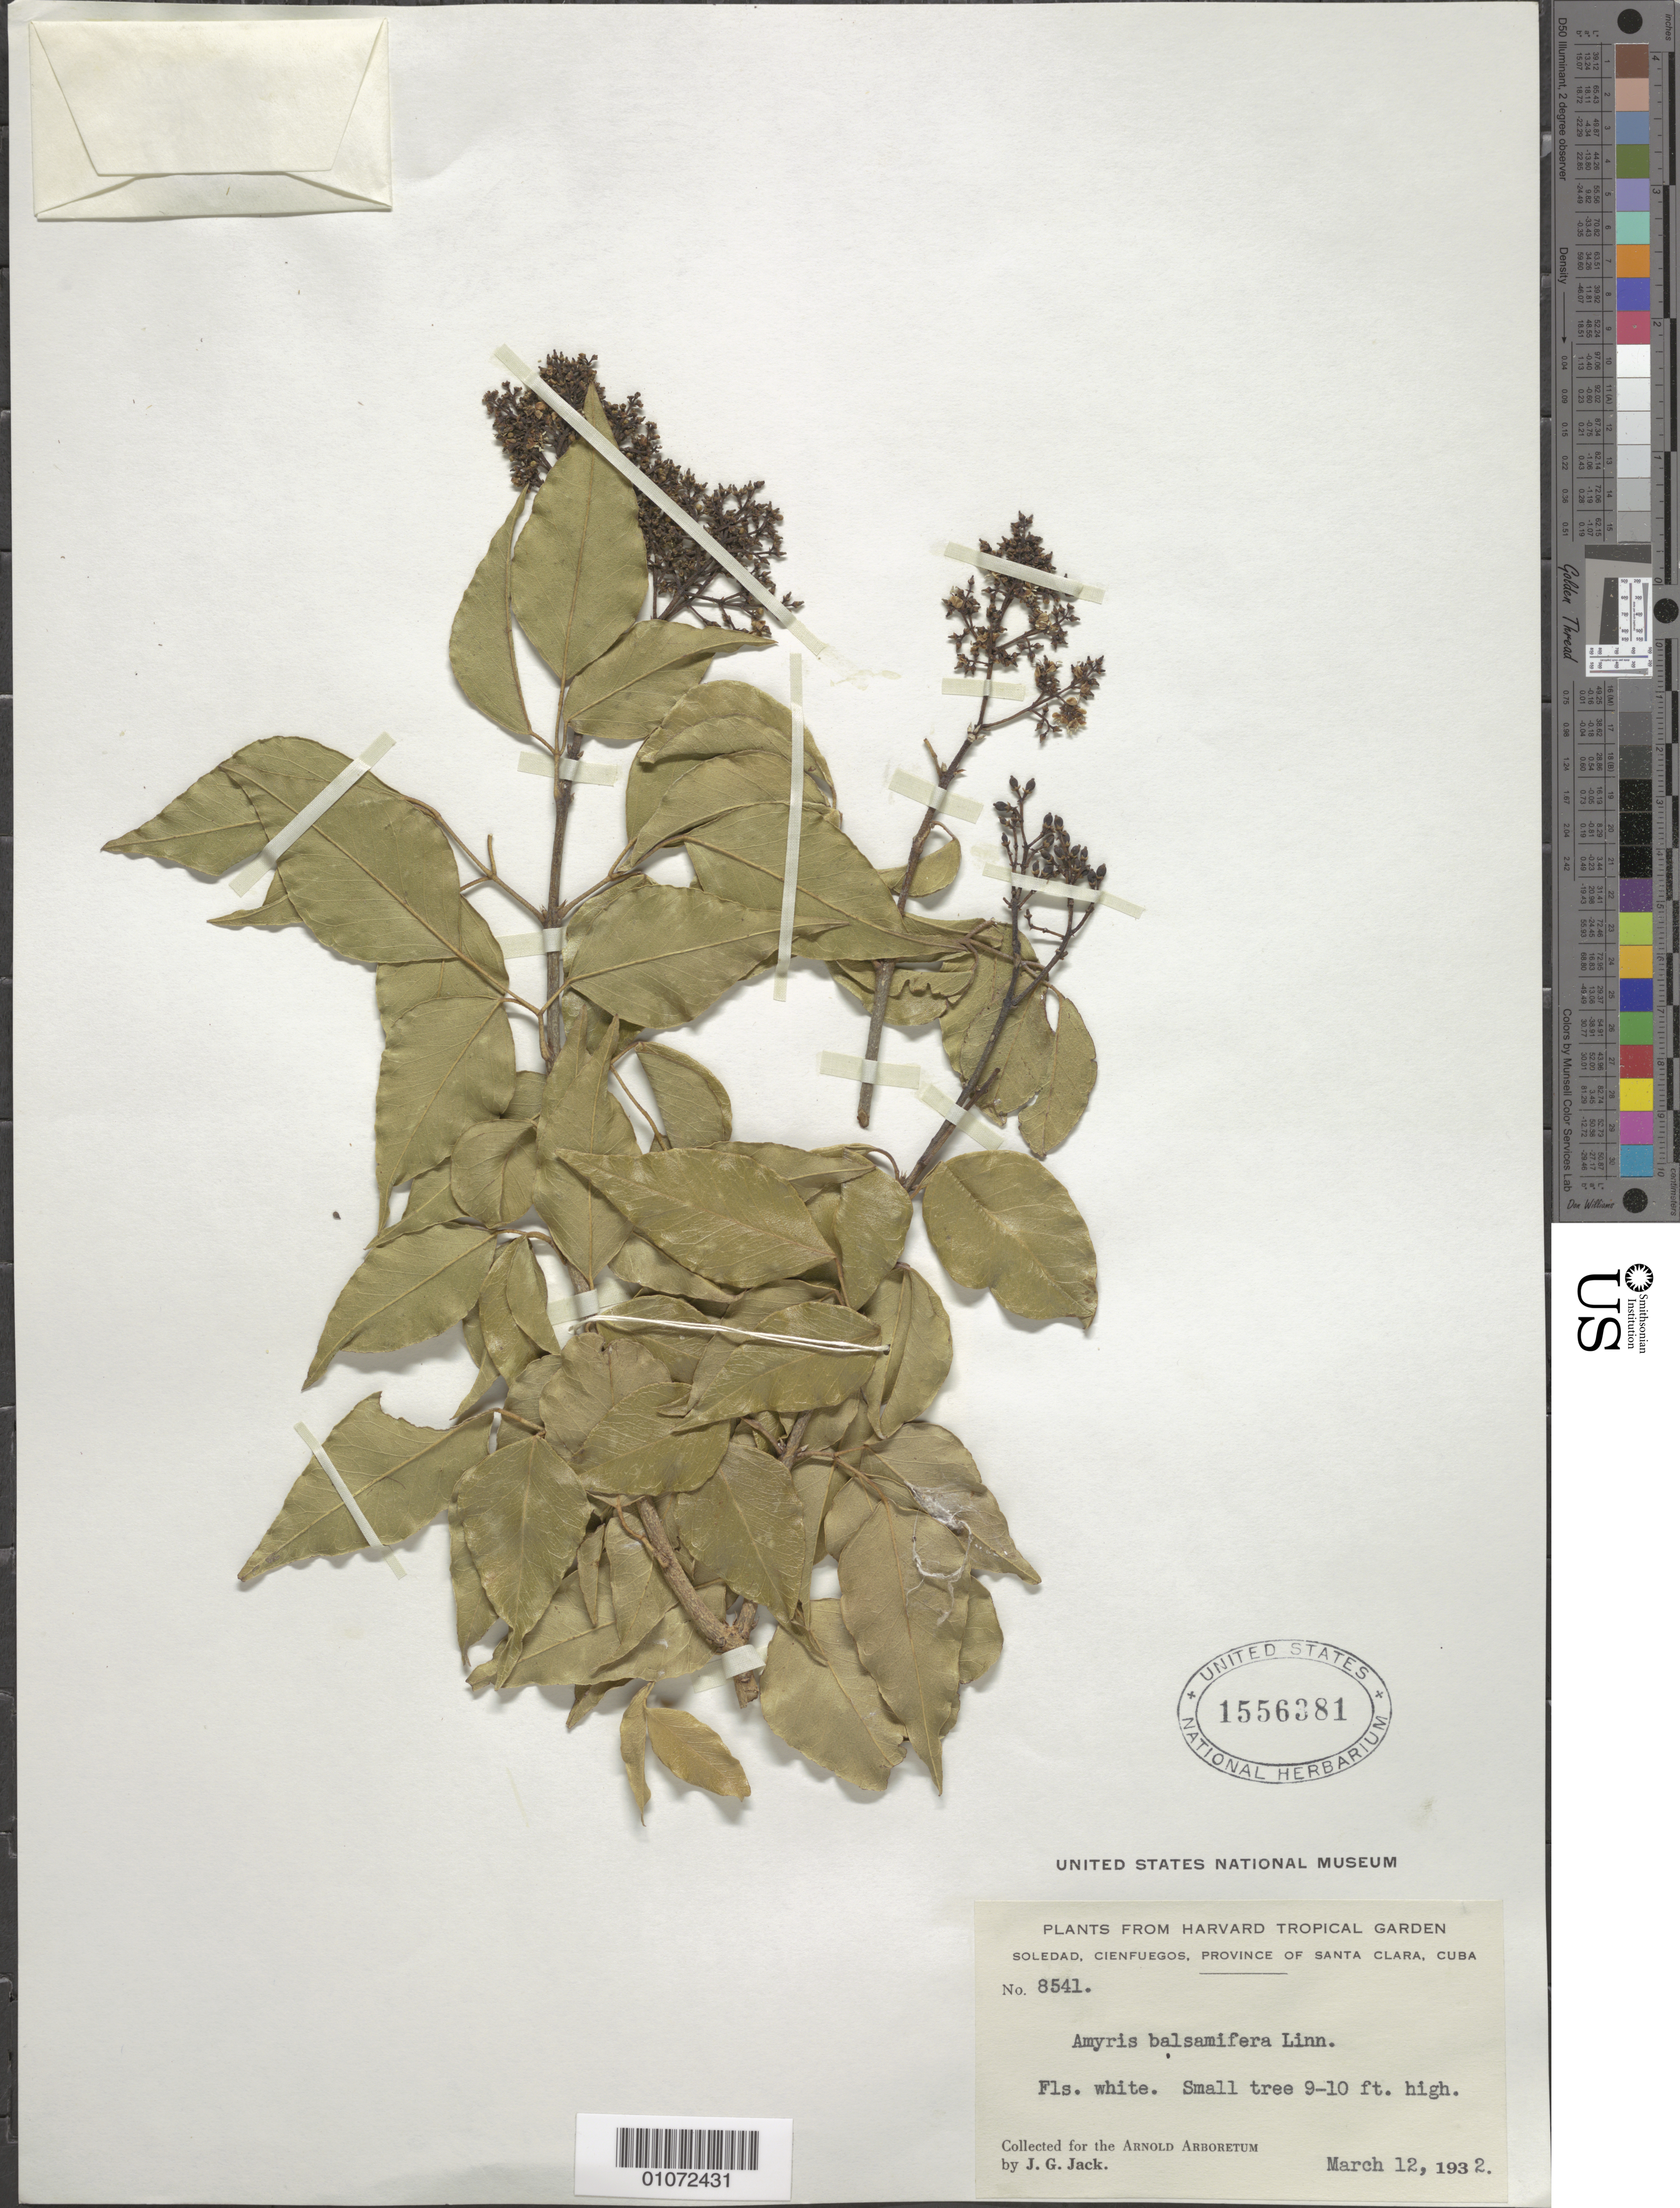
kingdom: Plantae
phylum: Tracheophyta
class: Magnoliopsida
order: Sapindales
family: Rutaceae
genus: Amyris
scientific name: Amyris balsamifera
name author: L.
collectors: J. G. Jack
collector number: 8541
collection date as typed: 12 Mar 1932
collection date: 1932-03-12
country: Cuba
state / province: Cienfuegos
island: Cuba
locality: Soledad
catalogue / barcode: US 1556381